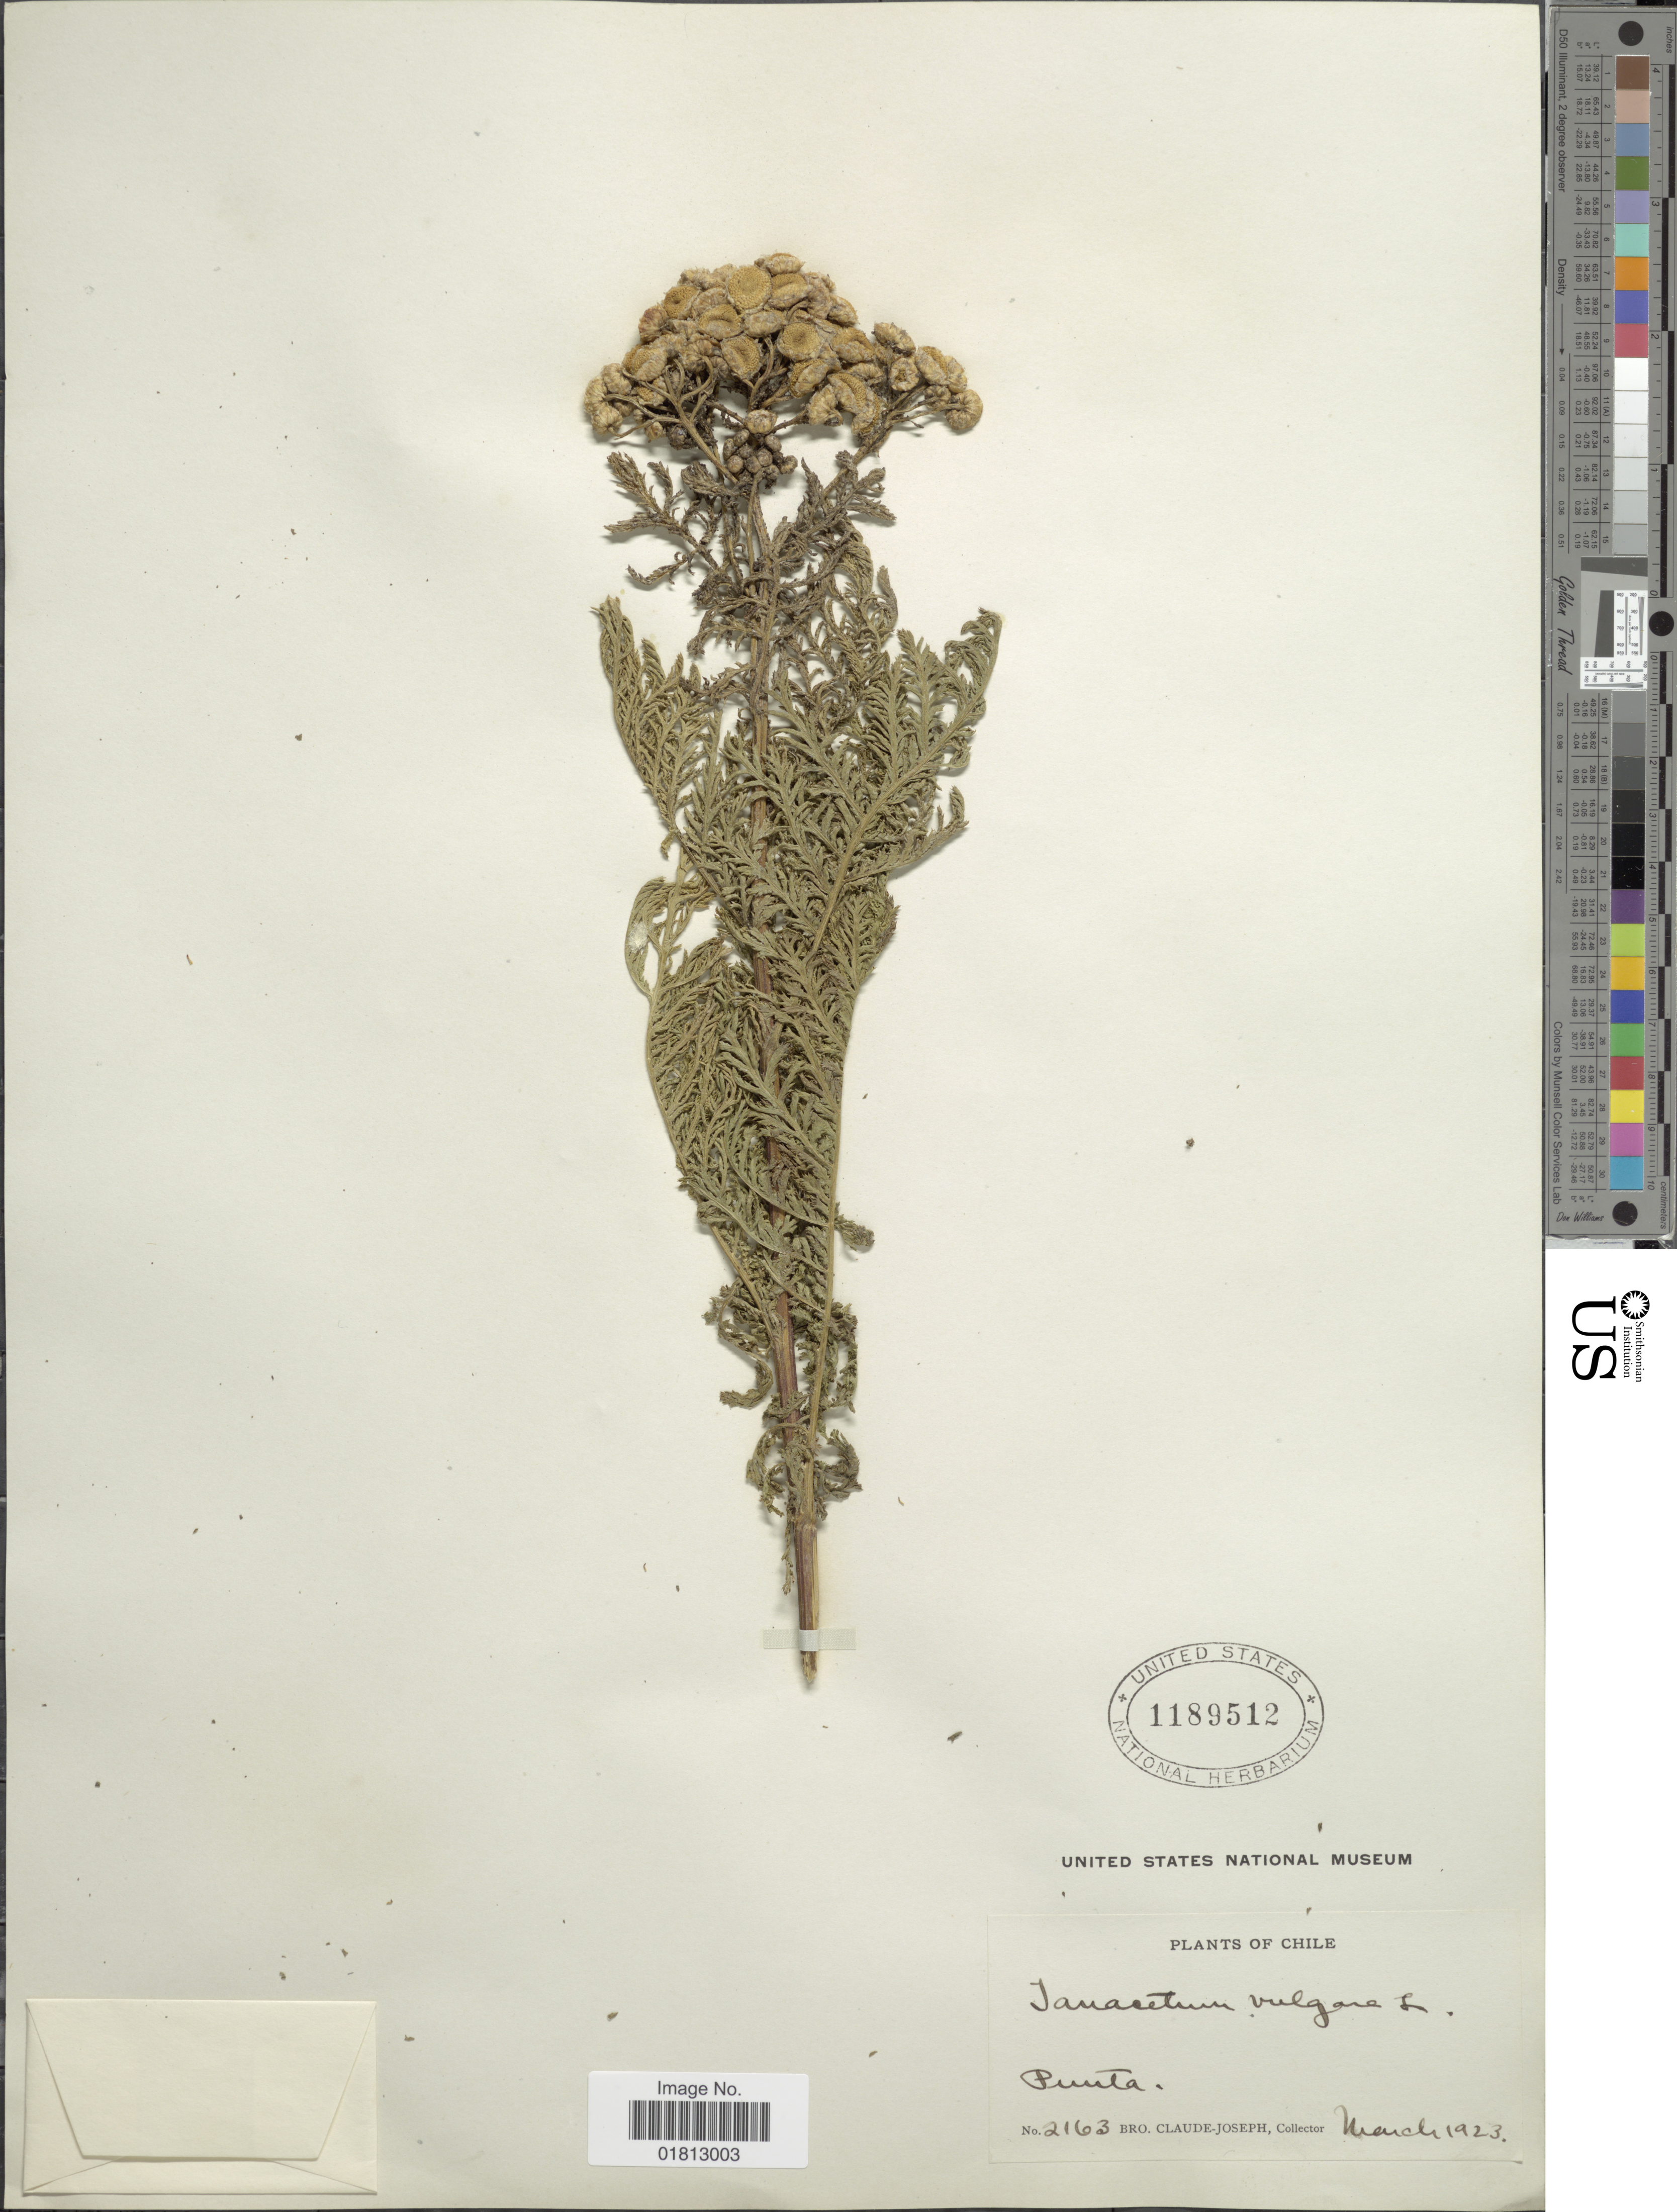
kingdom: Plantae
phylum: Tracheophyta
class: Magnoliopsida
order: Asterales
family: Asteraceae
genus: Tanacetum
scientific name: Tanacetum vulgare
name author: L.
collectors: Bro. Claude-Joseph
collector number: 2163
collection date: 1923-03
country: Chile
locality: Punta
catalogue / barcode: US 1189512